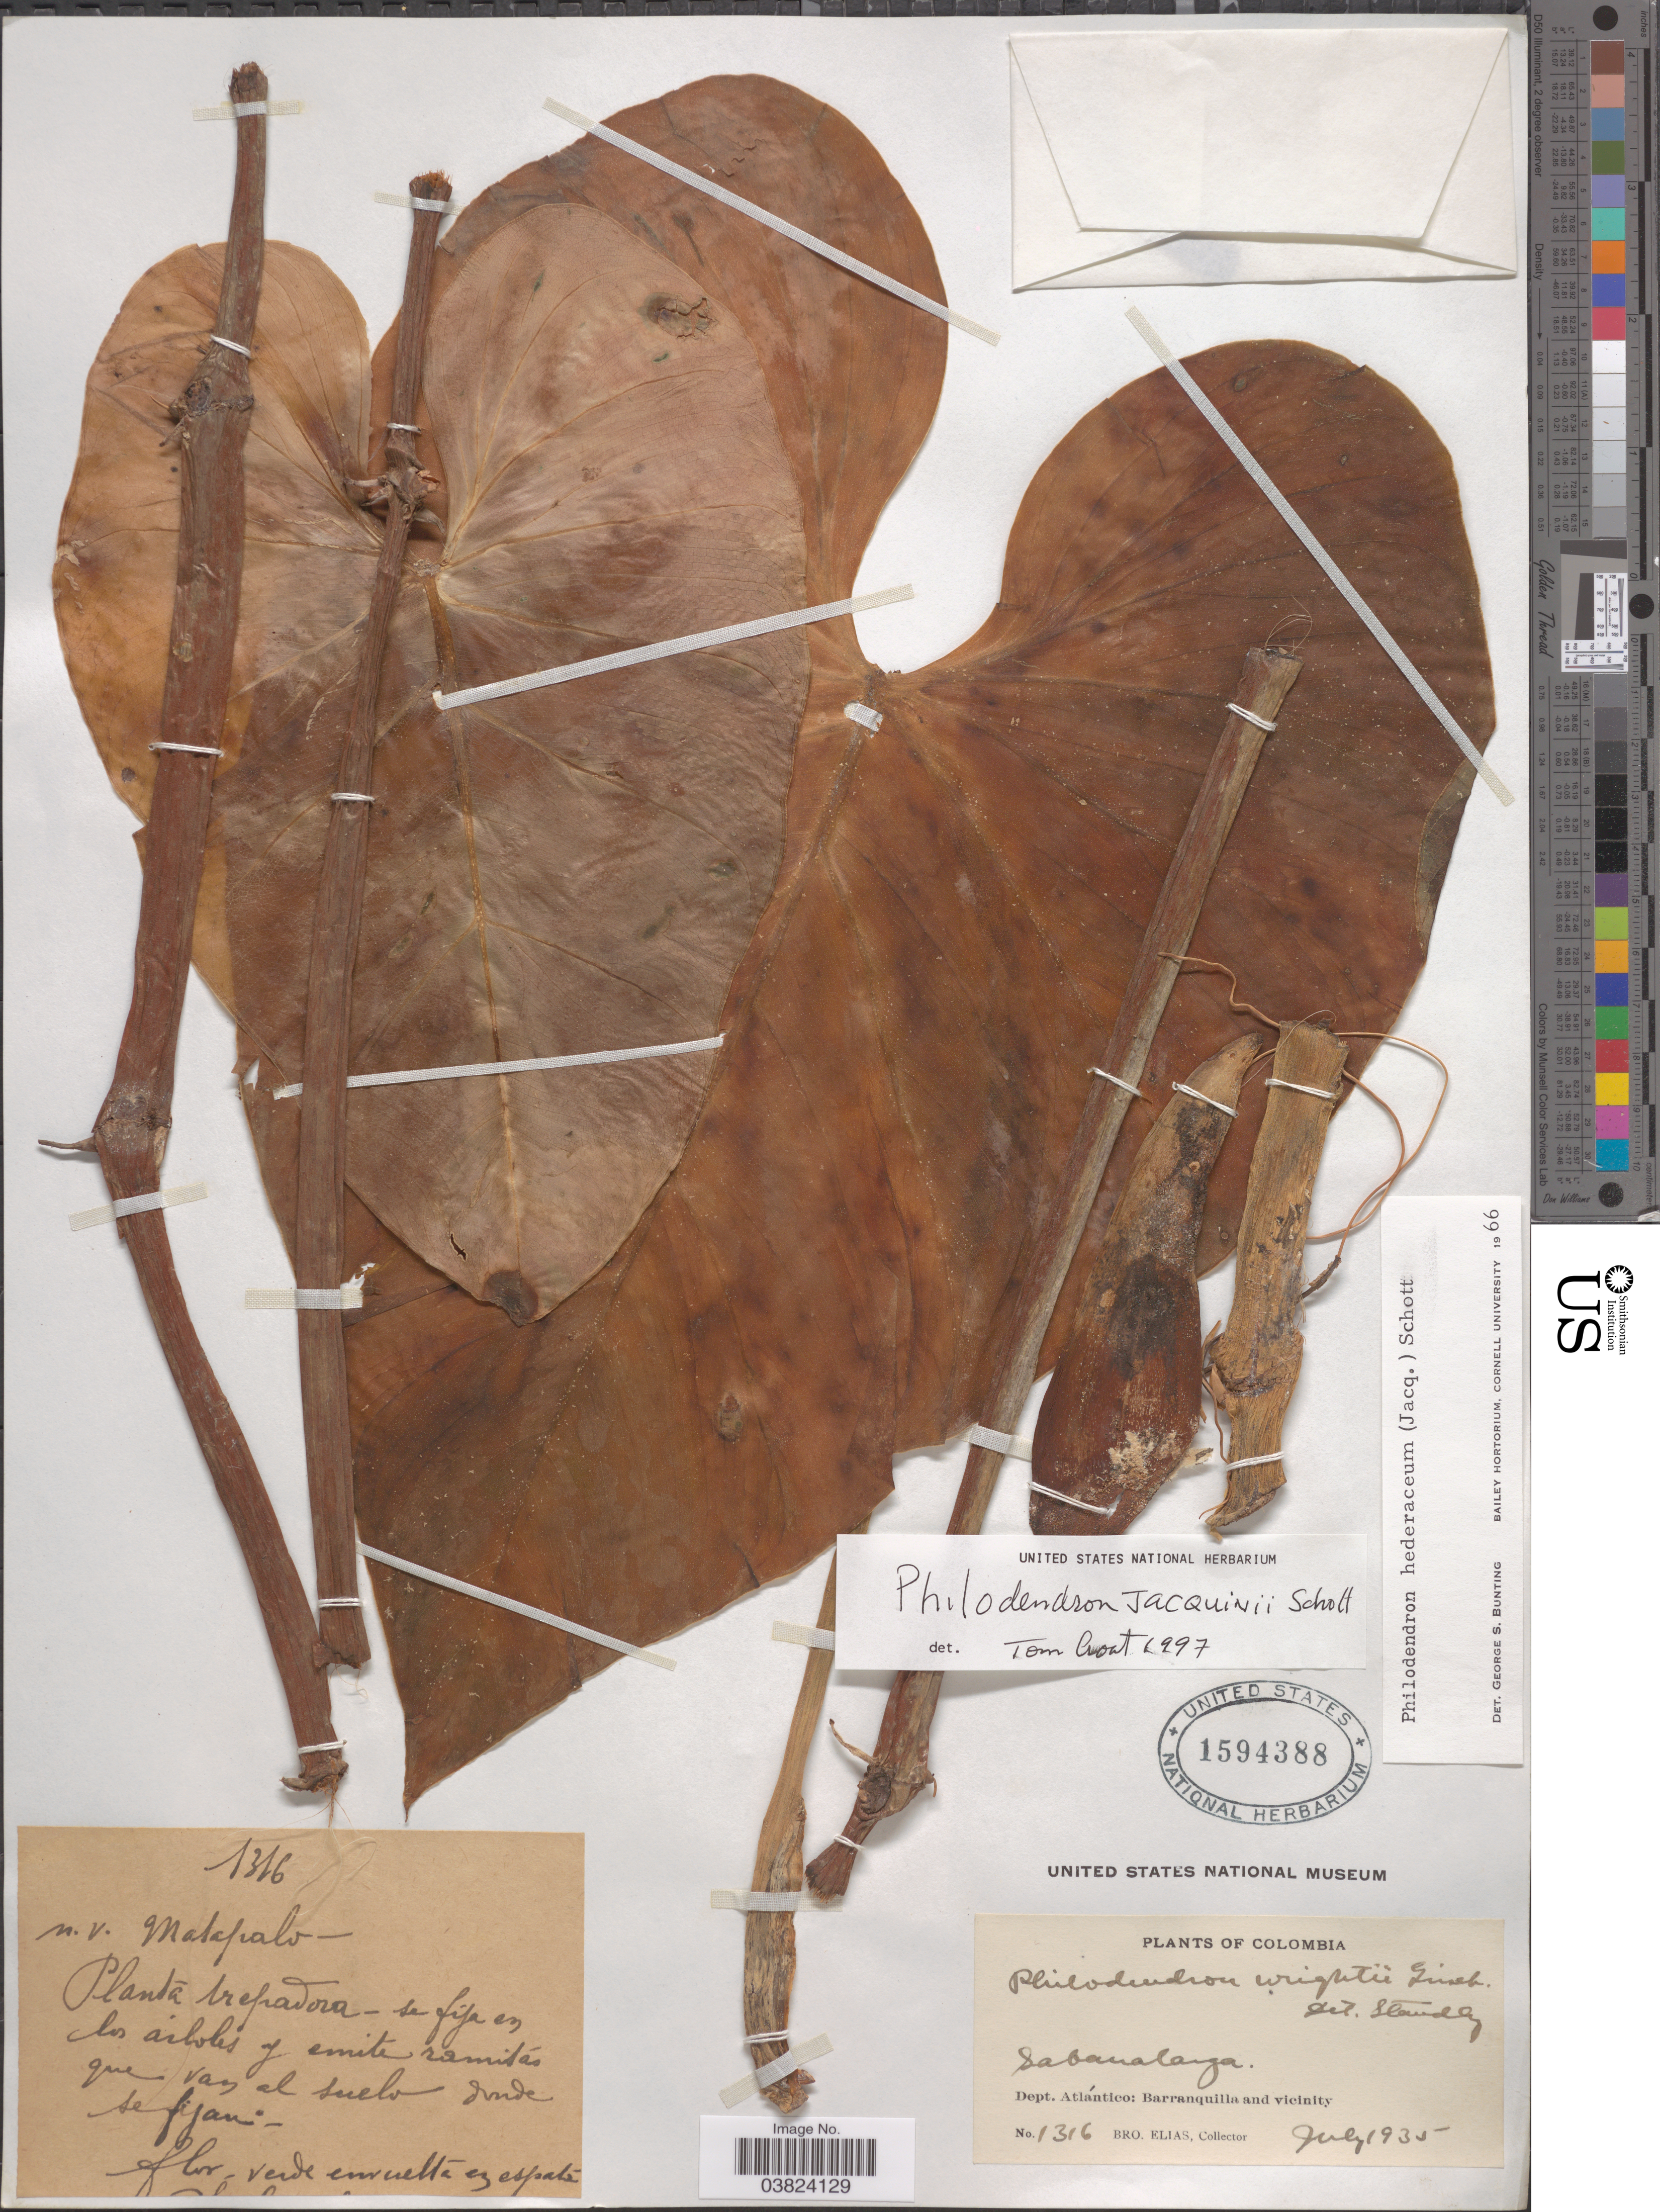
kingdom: Plantae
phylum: Tracheophyta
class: Liliopsida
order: Alismatales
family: Araceae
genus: Philodendron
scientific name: Philodendron jacquinii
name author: Schott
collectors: Bro. Elias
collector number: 1316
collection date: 1935-07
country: Colombia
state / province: Atlántico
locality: Sabanalarga. Dept. Atlántico: Barranquilla and vicinity.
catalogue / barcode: US 1594388